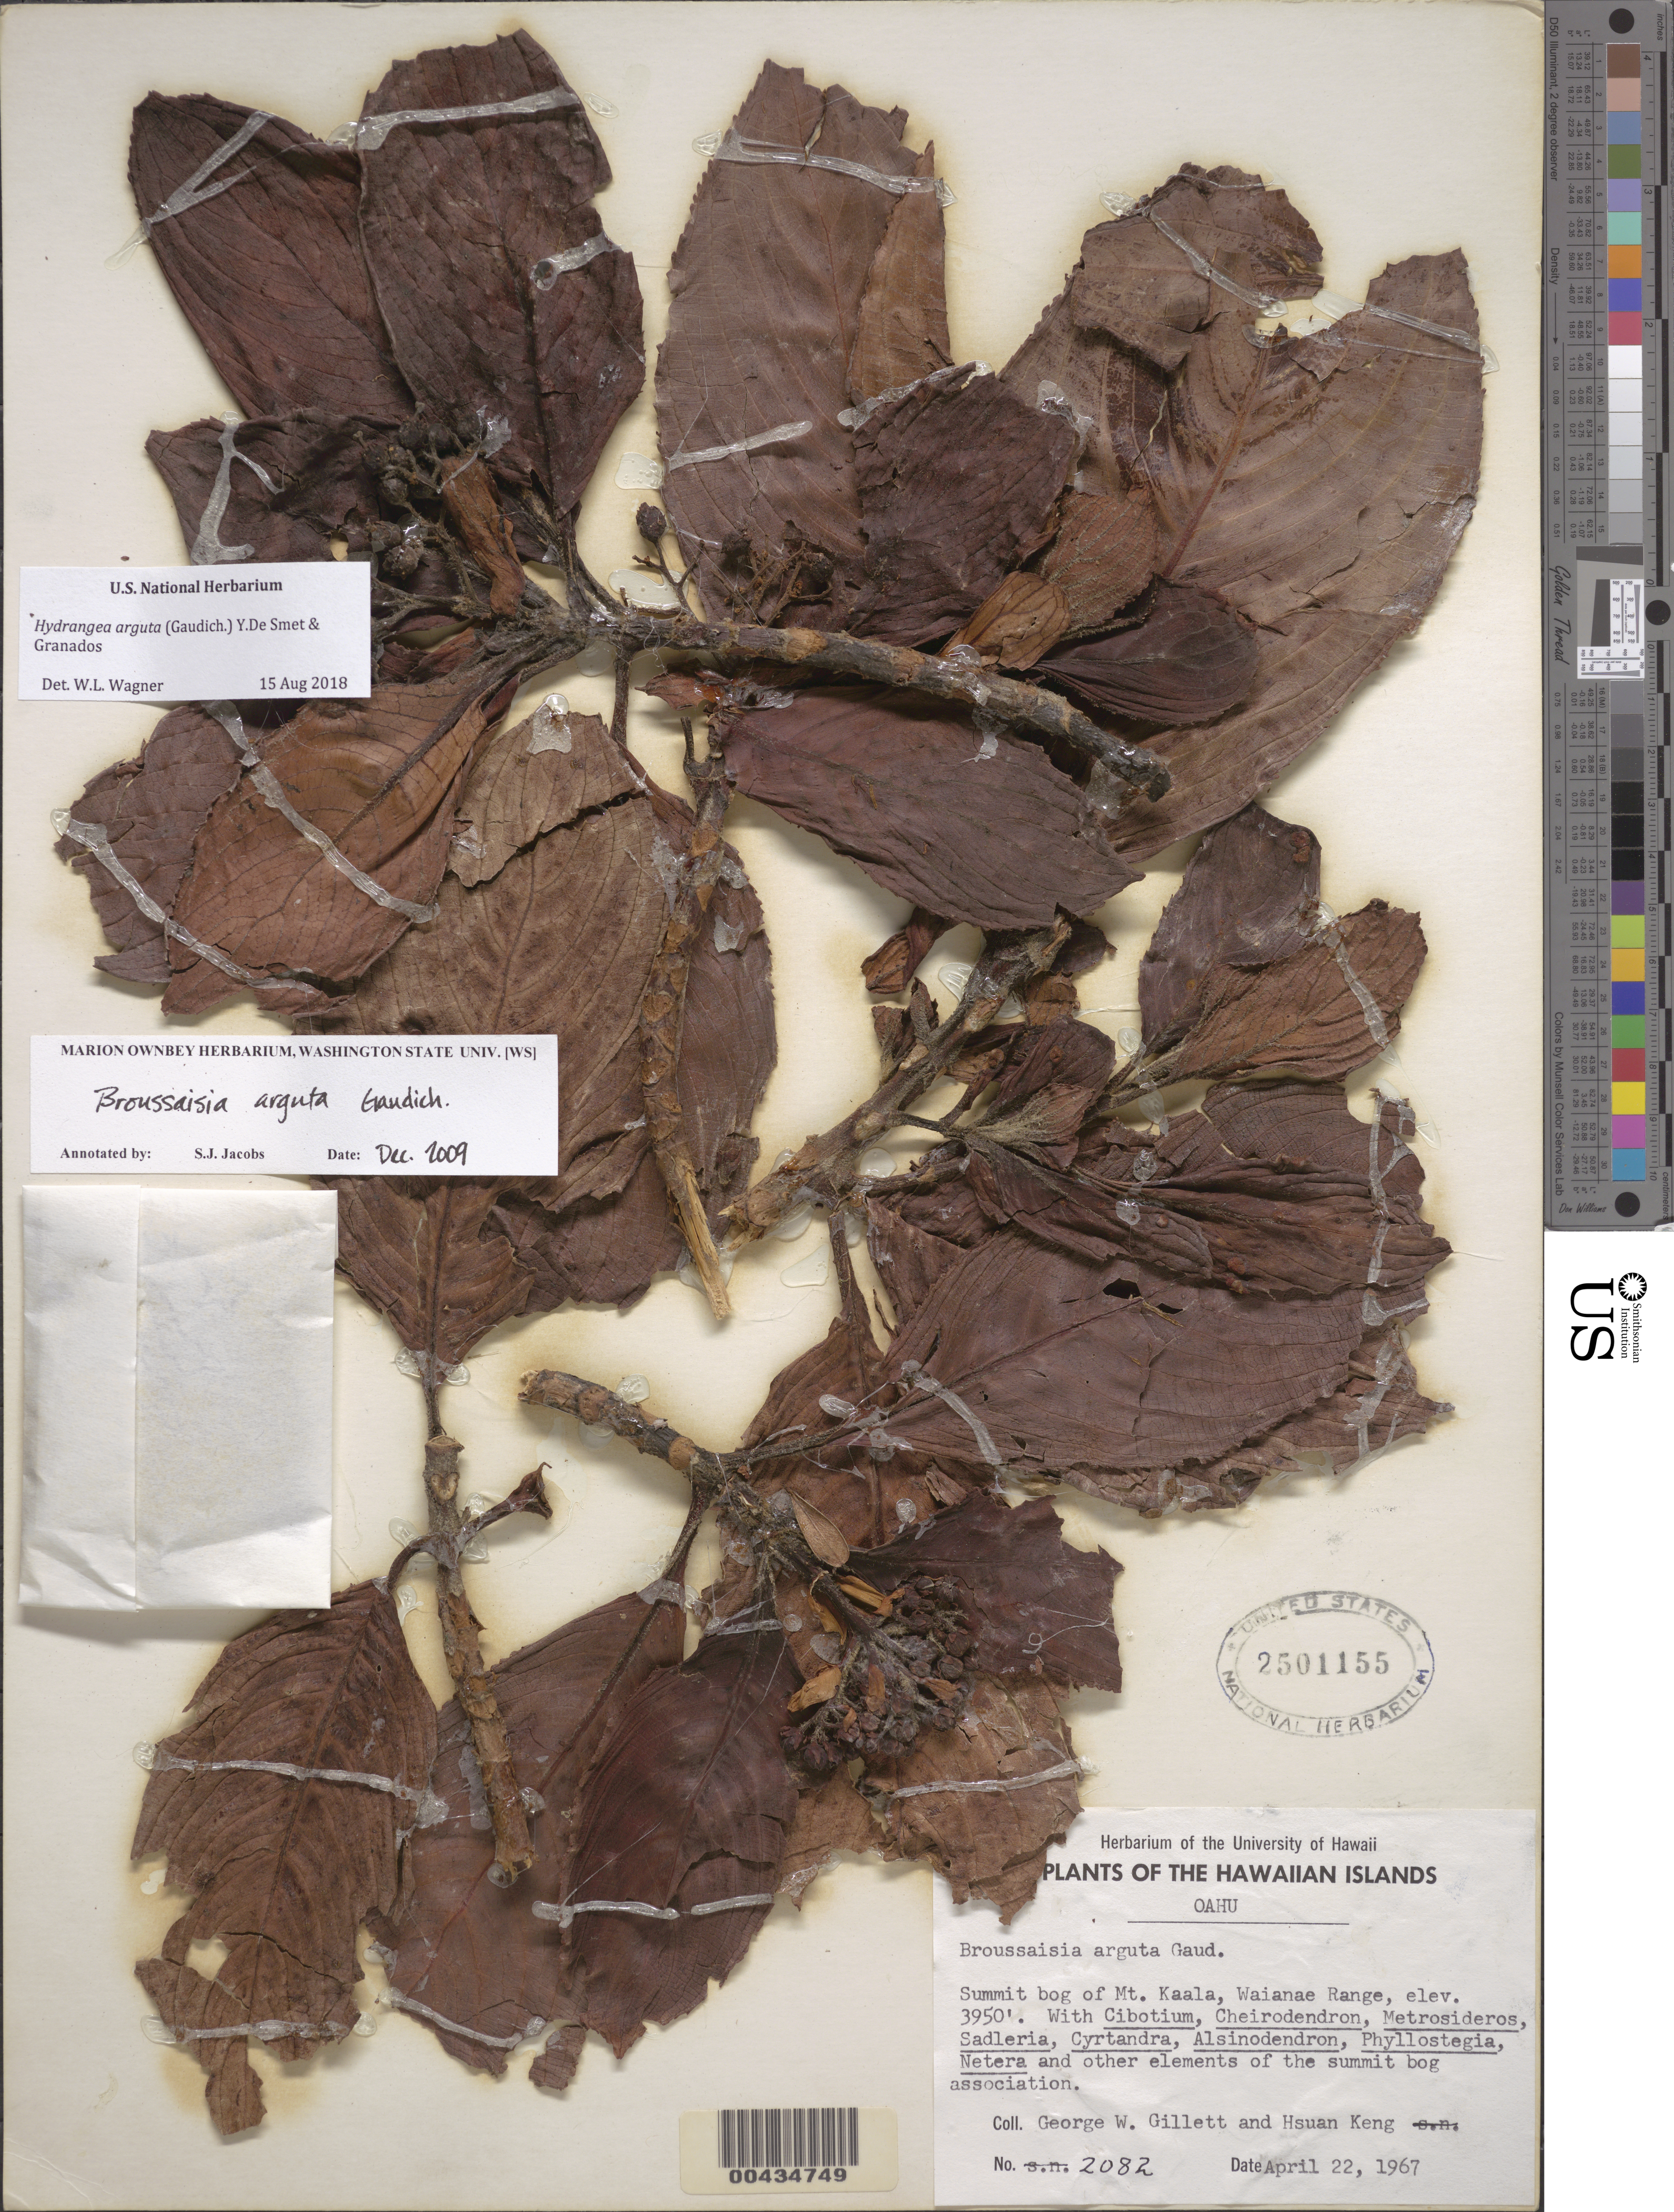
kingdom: Plantae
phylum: Tracheophyta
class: Magnoliopsida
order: Cornales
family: Hydrangeaceae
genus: Hydrangea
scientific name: Hydrangea arguta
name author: (Gaudich.) Y. De Smet & C. Granados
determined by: Wagner, W. L., (BOT), Smithsonian Institution - National Museum of Natural History (UNITED STATES)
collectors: G. Gillett & H. Keng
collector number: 2082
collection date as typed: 22 Apr 1967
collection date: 1967-04-22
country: United States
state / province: Hawaii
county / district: Honolulu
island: Oahu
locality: summit bog of Mt. Kaala, Waianae Range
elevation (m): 1204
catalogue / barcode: US 2501155